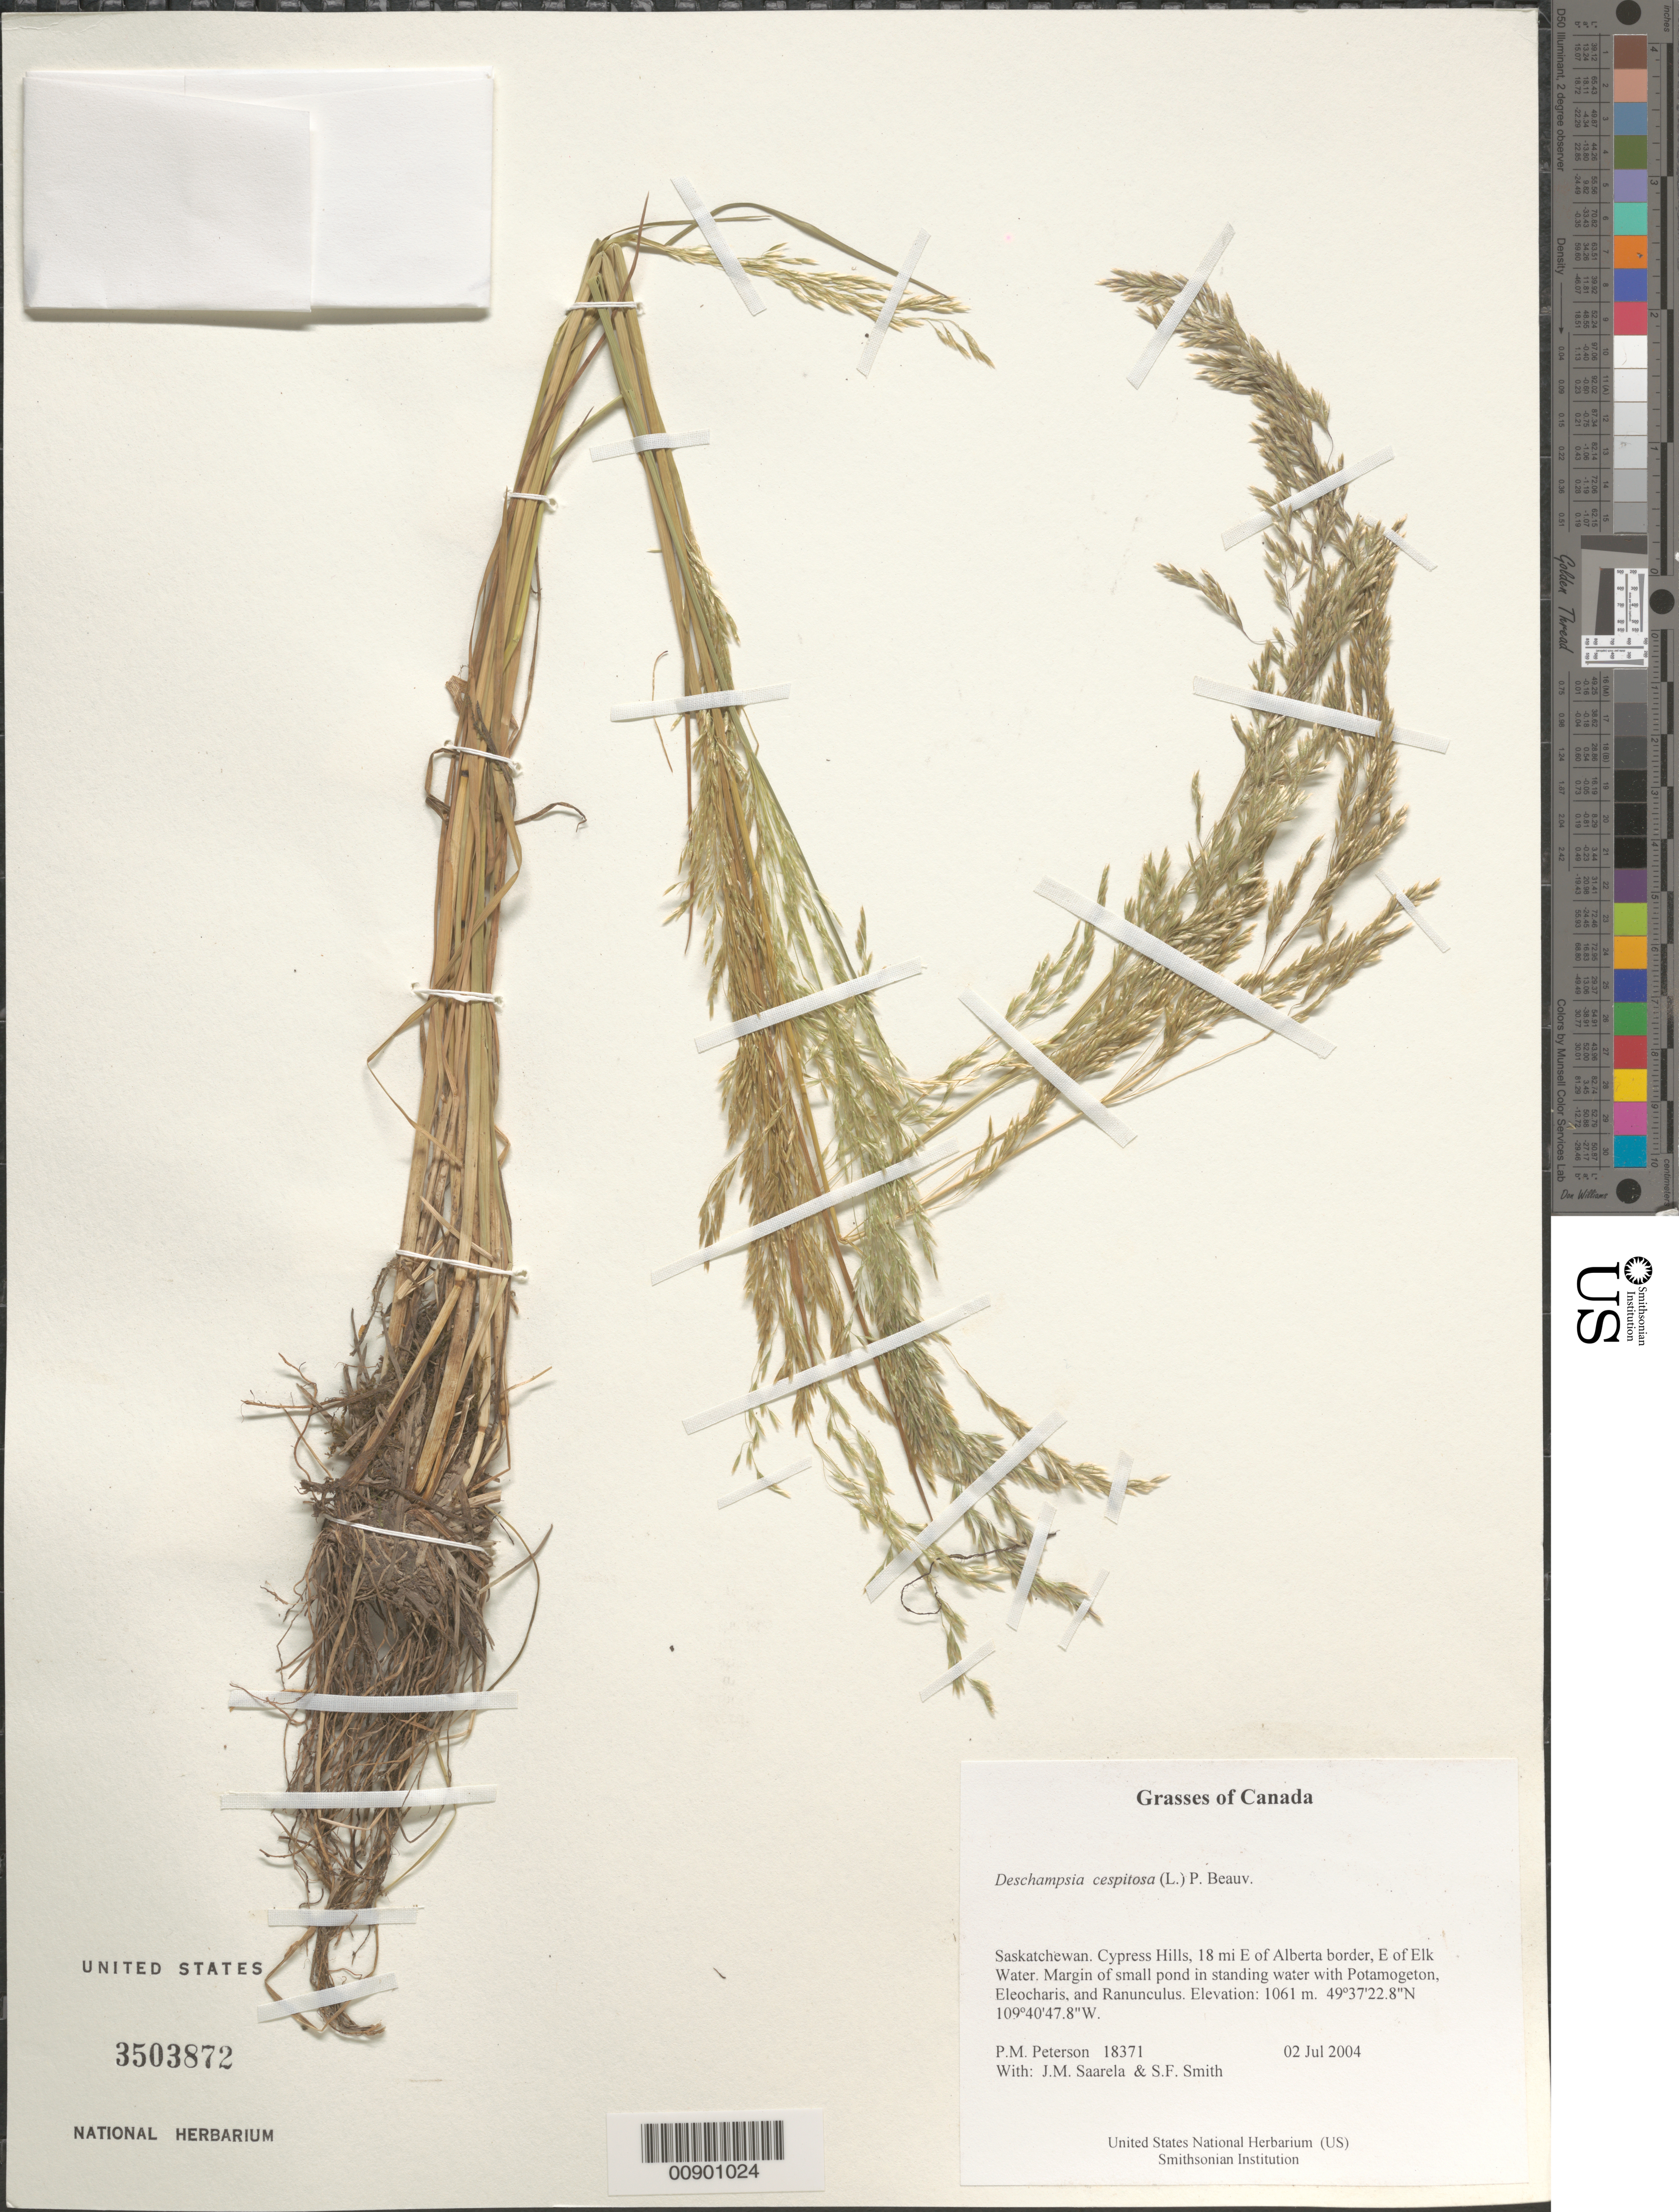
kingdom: Plantae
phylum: Tracheophyta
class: Liliopsida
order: Poales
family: Poaceae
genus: Deschampsia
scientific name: Deschampsia cespitosa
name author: (L.) P. Beauv.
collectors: P. M. Peterson, J. Saarela & S.F. Smith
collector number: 18371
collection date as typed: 02 Jul 2004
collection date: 2004-07-02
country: Canada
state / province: Saskatchewan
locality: Cypress Hills, 18 mi E of Alberta border, E of Elk Water. Margin of small pond in standing water with Potamogeton, Eleocharis, and Ranunculus.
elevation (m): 1061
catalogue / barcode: US 3503872